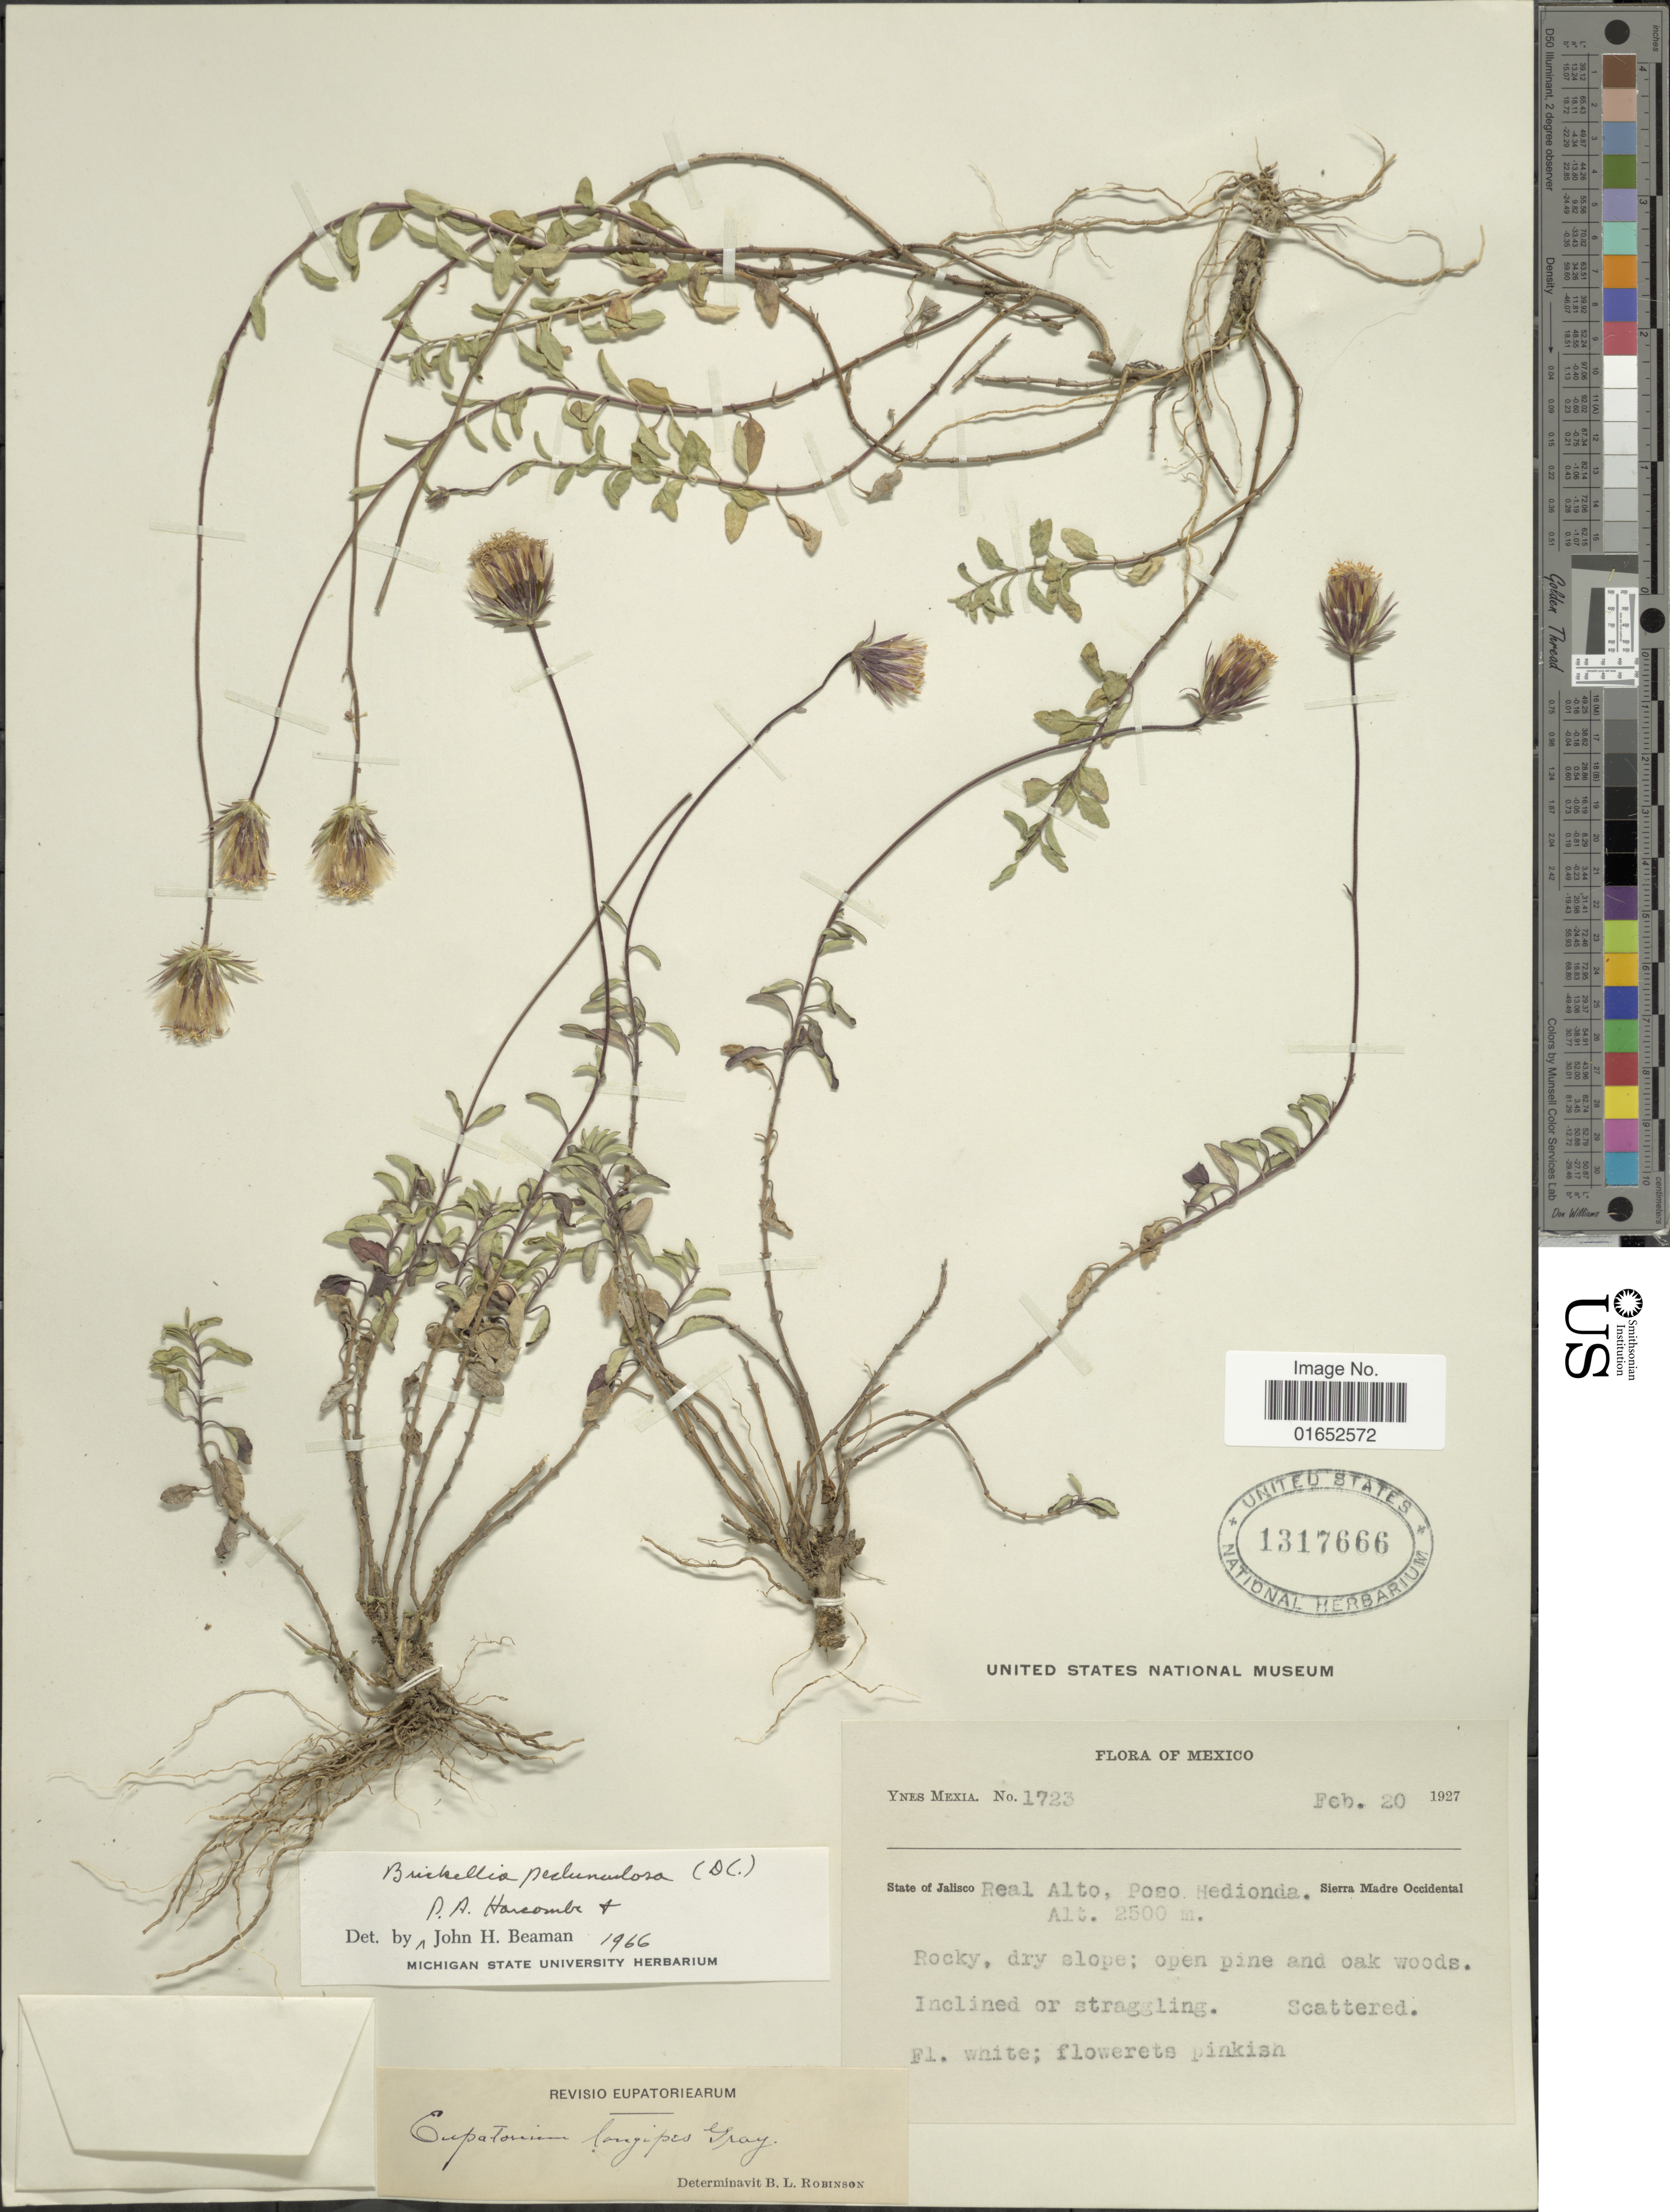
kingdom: Plantae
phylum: Tracheophyta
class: Magnoliopsida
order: Asterales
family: Asteraceae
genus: Phanerostylis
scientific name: Phanerostylis pedunculosa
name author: (DC.) R.M. King & H. Rob.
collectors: Y. Mexia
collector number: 1723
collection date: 1927-02-20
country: Mexico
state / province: Jalisco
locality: Real Alto, Poso Hediondia. Sierra Madre Occidental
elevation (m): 2500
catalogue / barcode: US 1317666